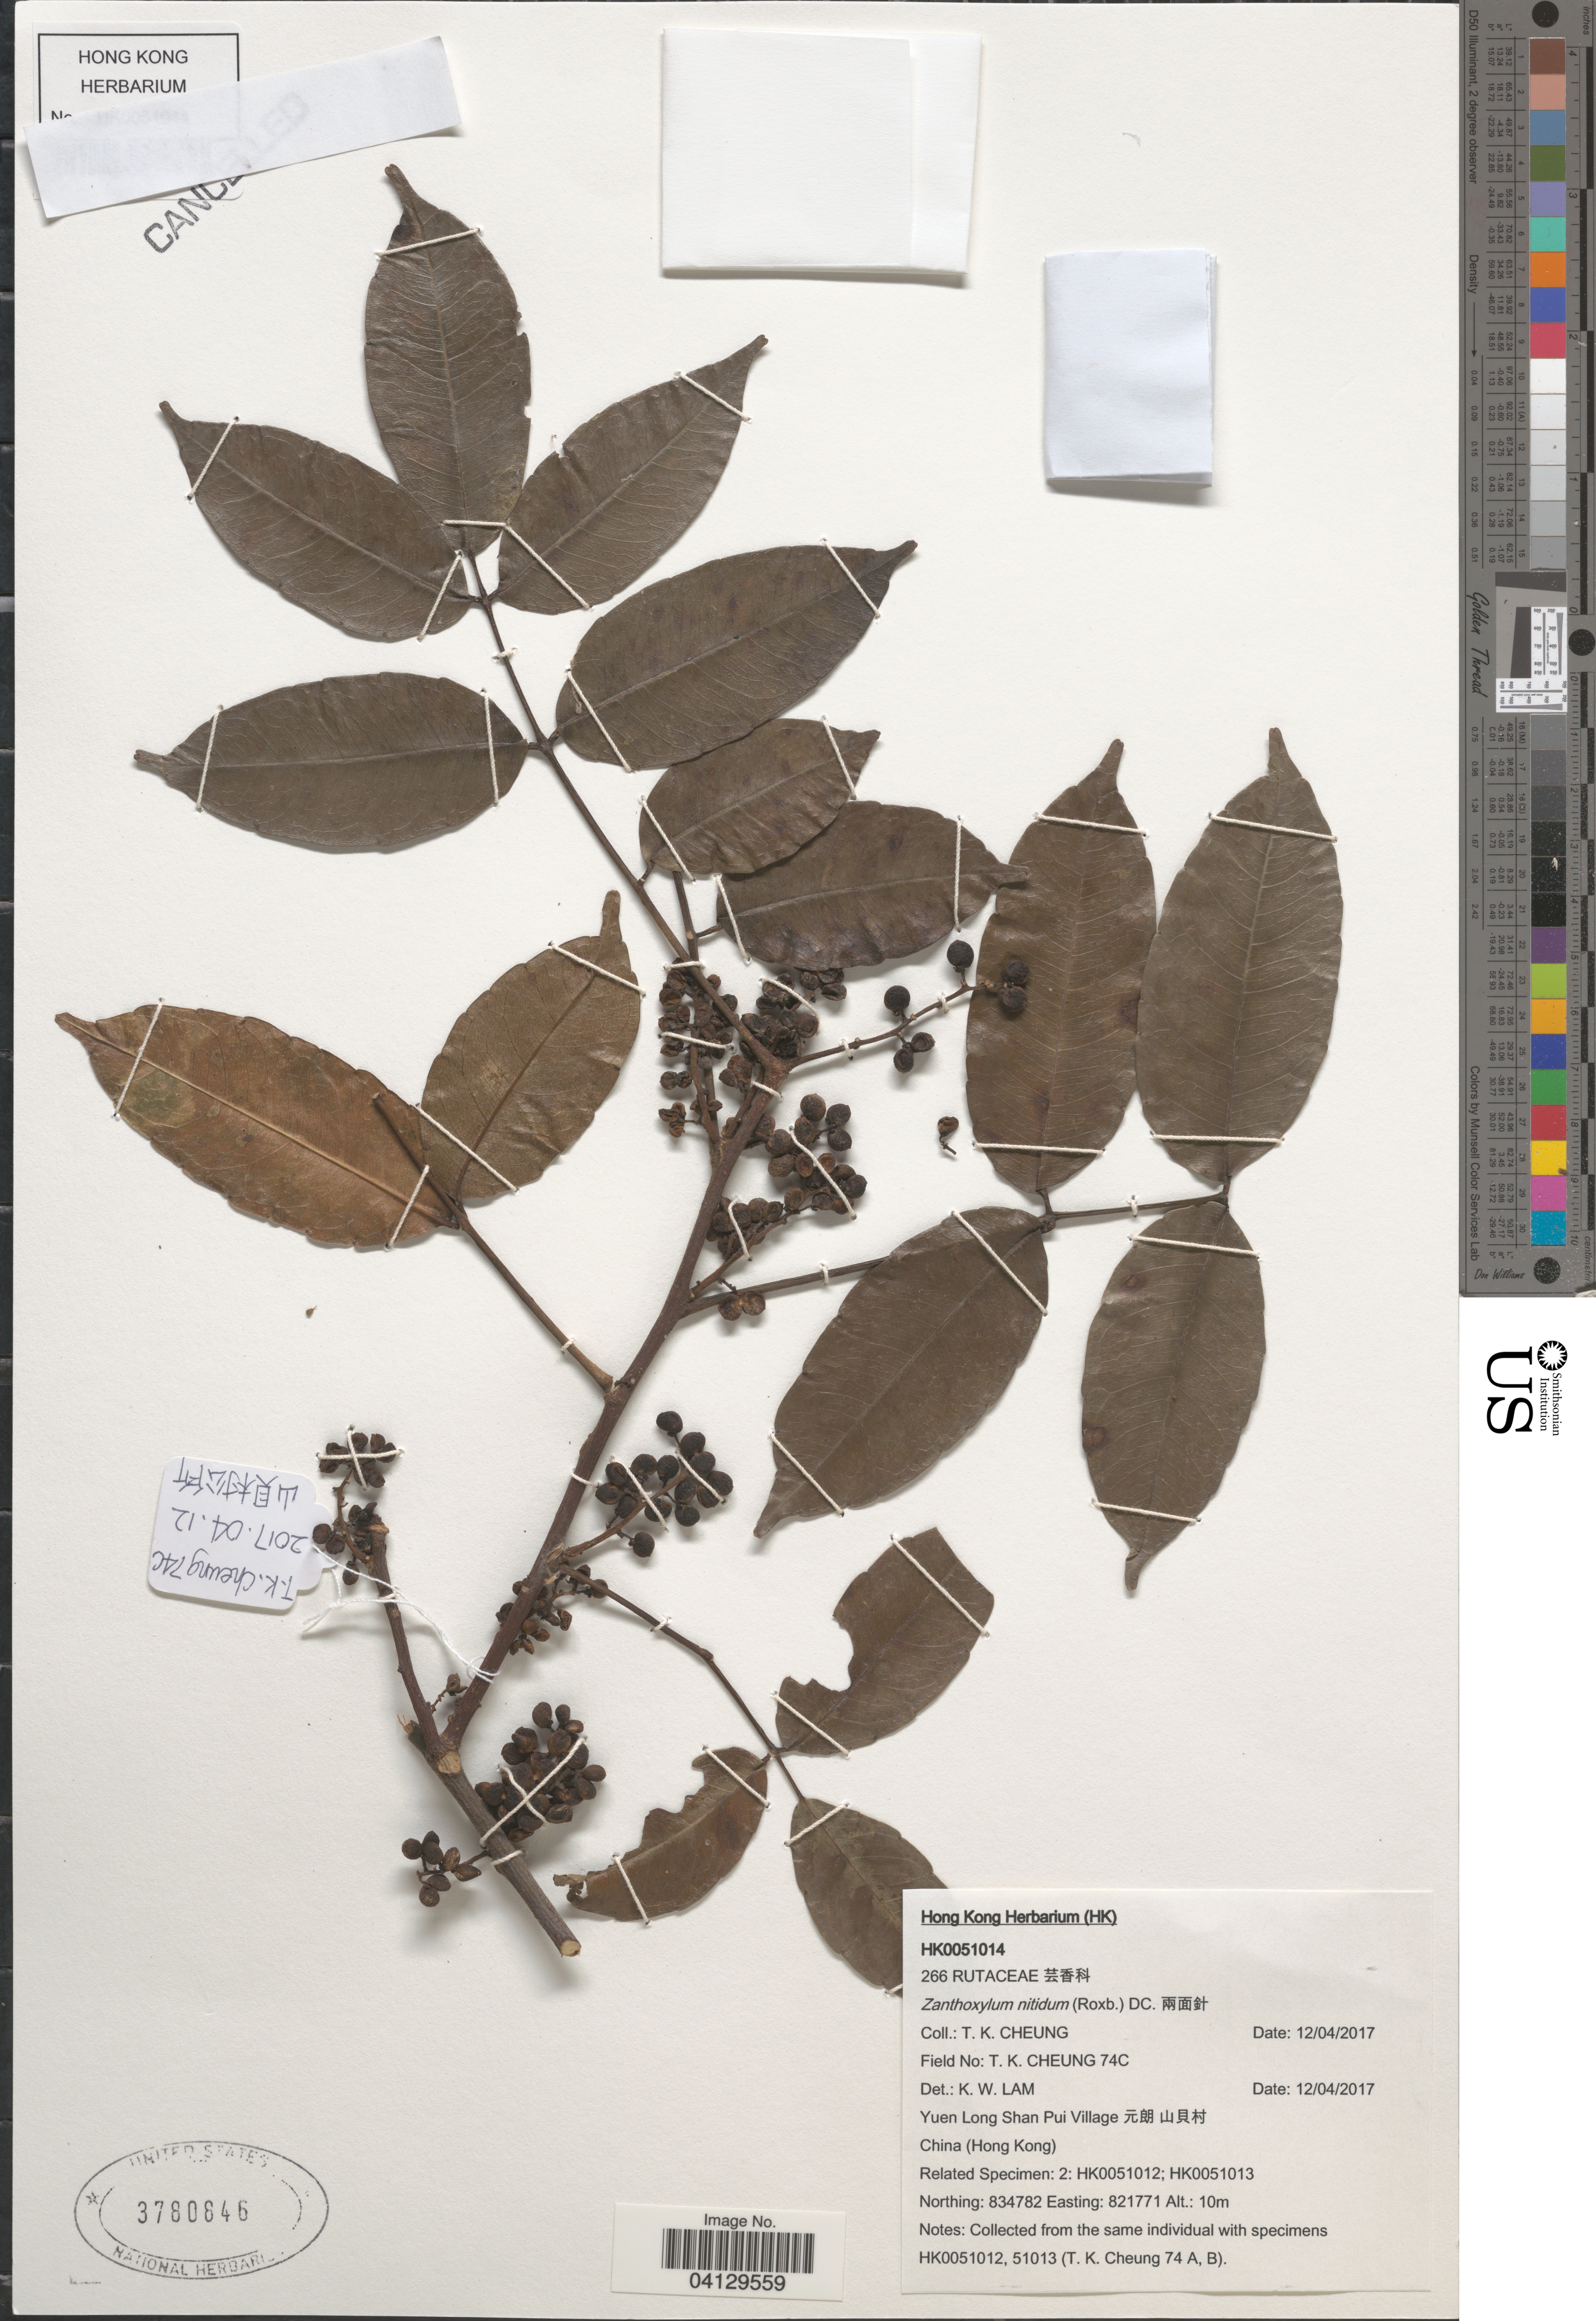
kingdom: Plantae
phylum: Tracheophyta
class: Magnoliopsida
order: Sapindales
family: Rutaceae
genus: Zanthoxylum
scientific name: Zanthoxylum nitidum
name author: Bunge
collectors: T. Cheung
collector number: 74C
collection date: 2017-04-12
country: China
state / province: Hong Kong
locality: Yuen Long Shan Pui Village X.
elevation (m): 10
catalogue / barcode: US 3780846